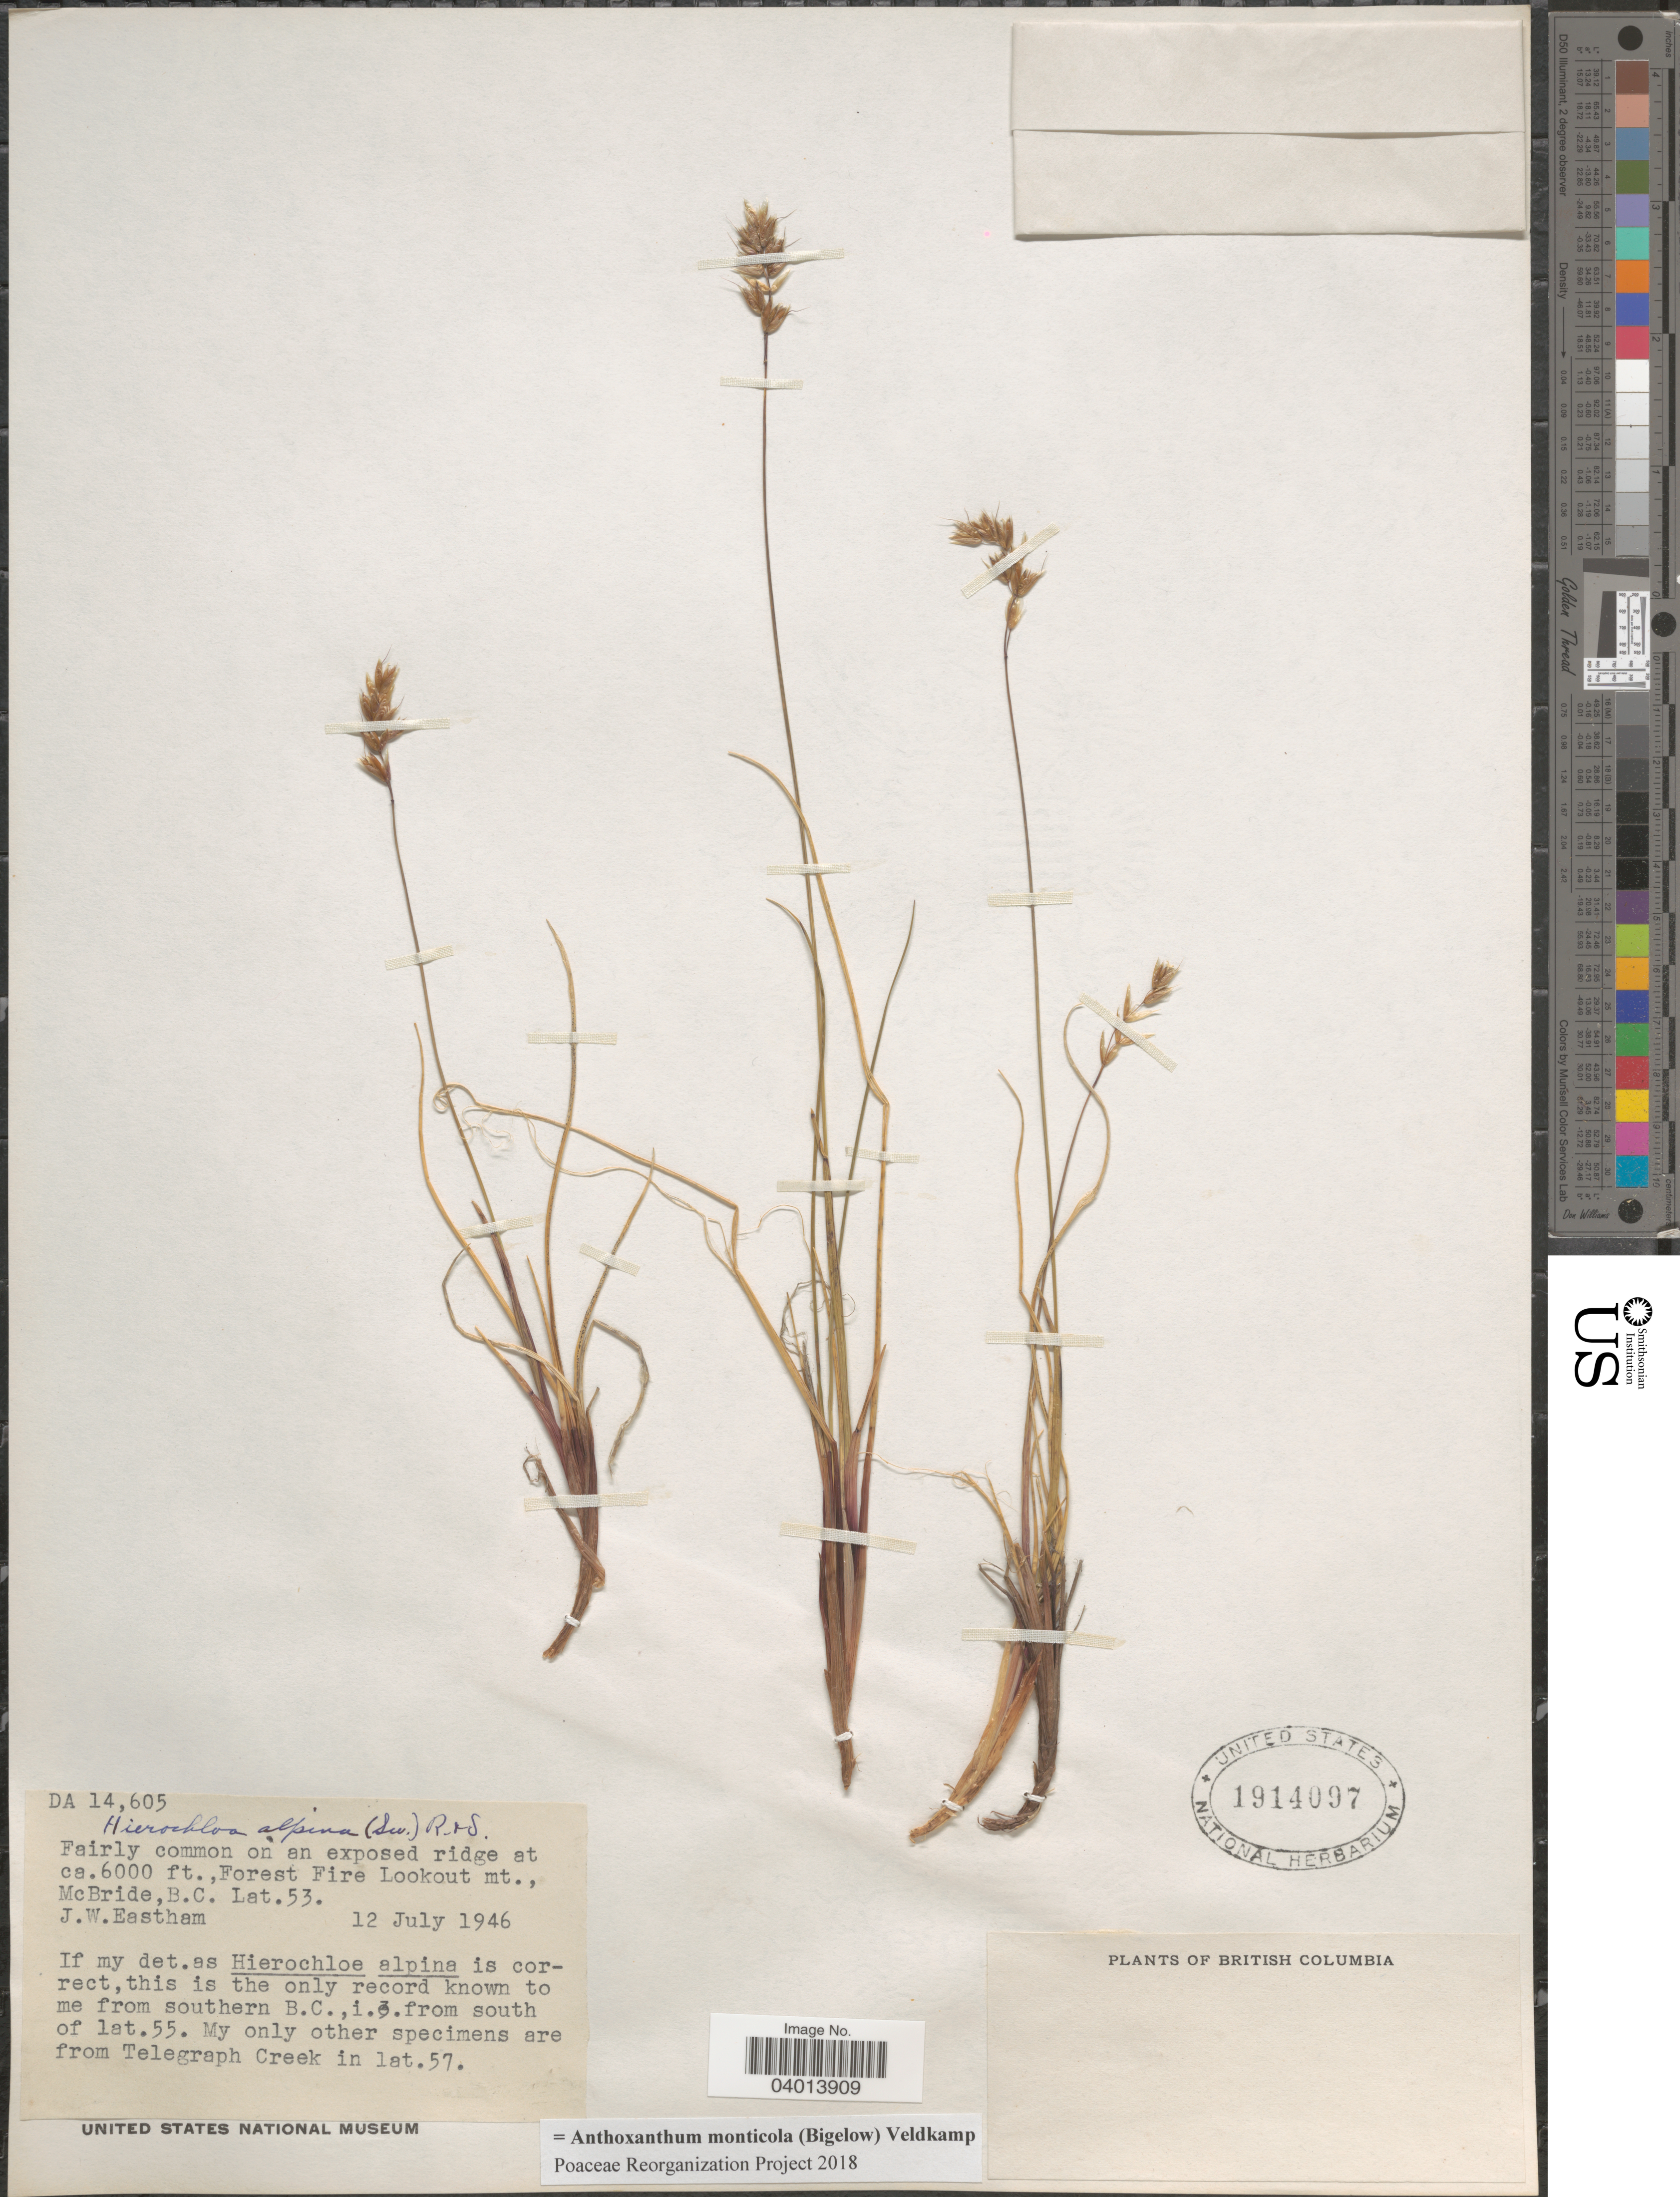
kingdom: Plantae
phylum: Tracheophyta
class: Liliopsida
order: Poales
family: Poaceae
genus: Anthoxanthum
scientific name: Anthoxanthum monticola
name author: (Bigelow) Veldkamp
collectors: J. Eastham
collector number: DA14605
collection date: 1946-07-12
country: Canada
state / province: British Columbia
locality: On an exposed ridge, Forest Fire Lookout mt., McBride.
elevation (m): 1829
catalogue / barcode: US 1914097